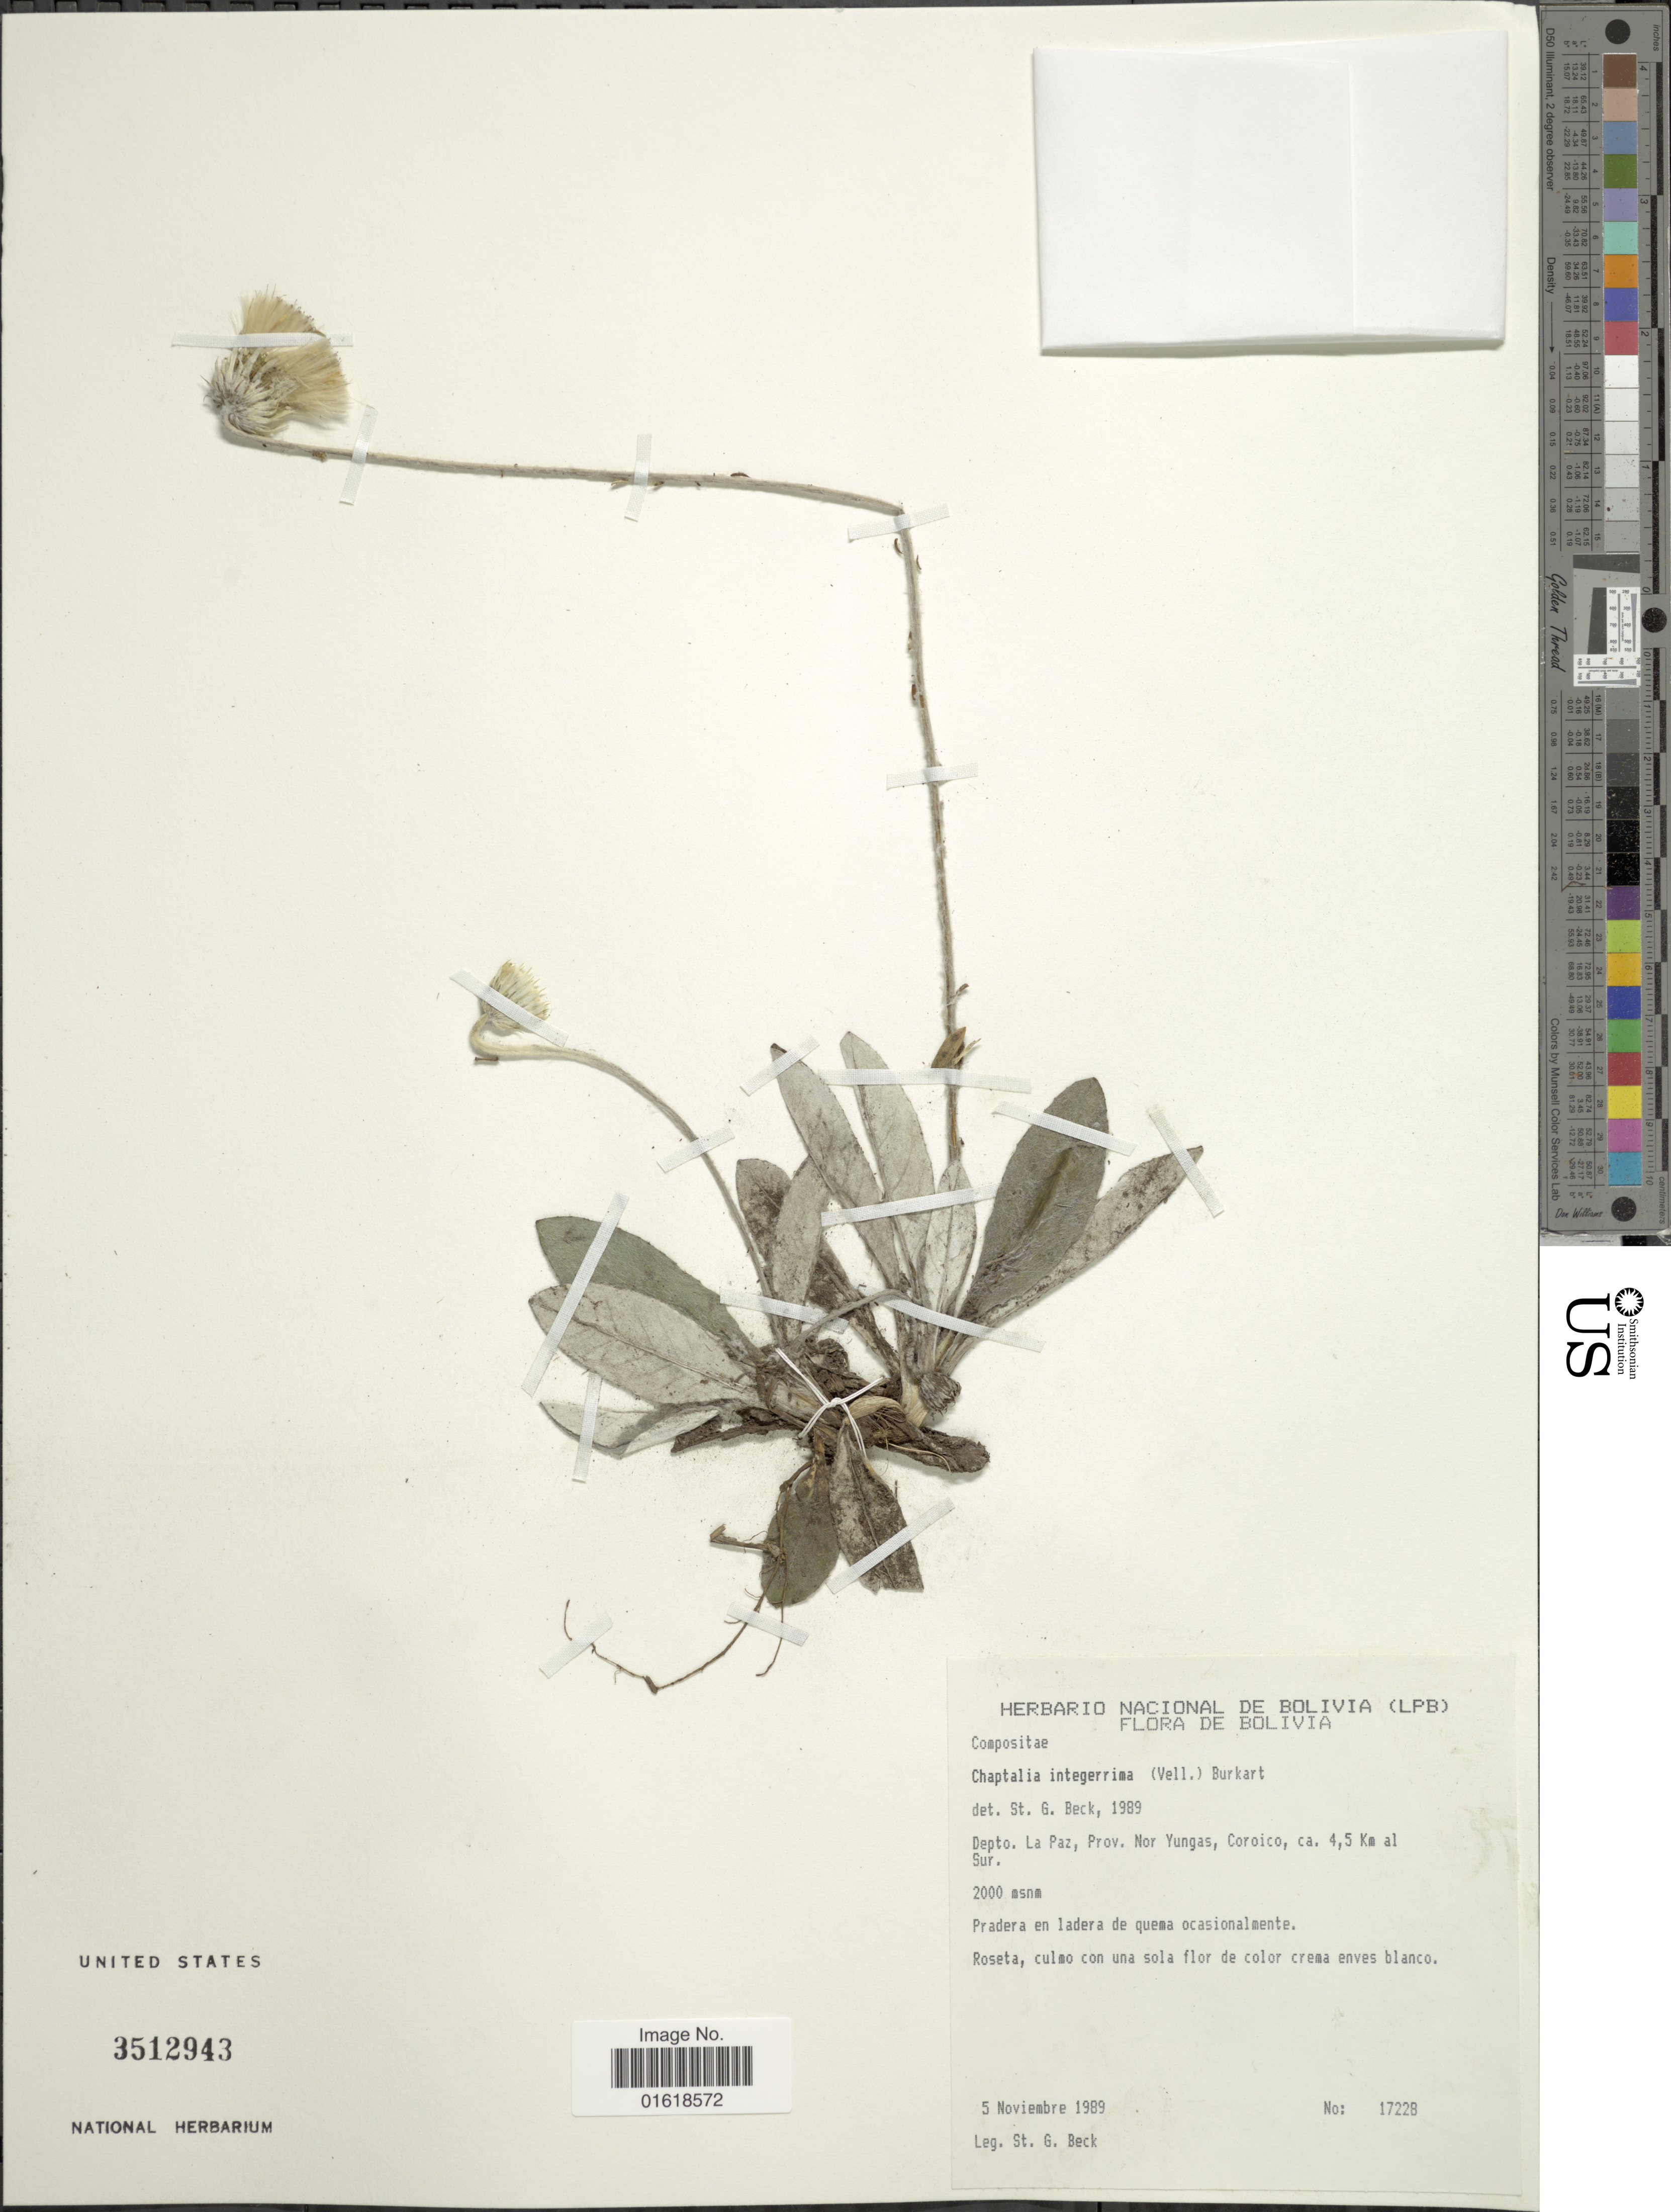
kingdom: Plantae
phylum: Tracheophyta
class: Magnoliopsida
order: Asterales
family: Asteraceae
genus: Chaptalia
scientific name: Chaptalia integerrima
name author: (Vell.) Burkart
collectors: S. G. Beck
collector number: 17228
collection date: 1989-11-05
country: Bolivia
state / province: La Paz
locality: Depto. La Paz, Prov. Nor Yungas, Coroico, ca. 4,5 Km al Sur.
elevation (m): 2000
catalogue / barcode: US 3512943